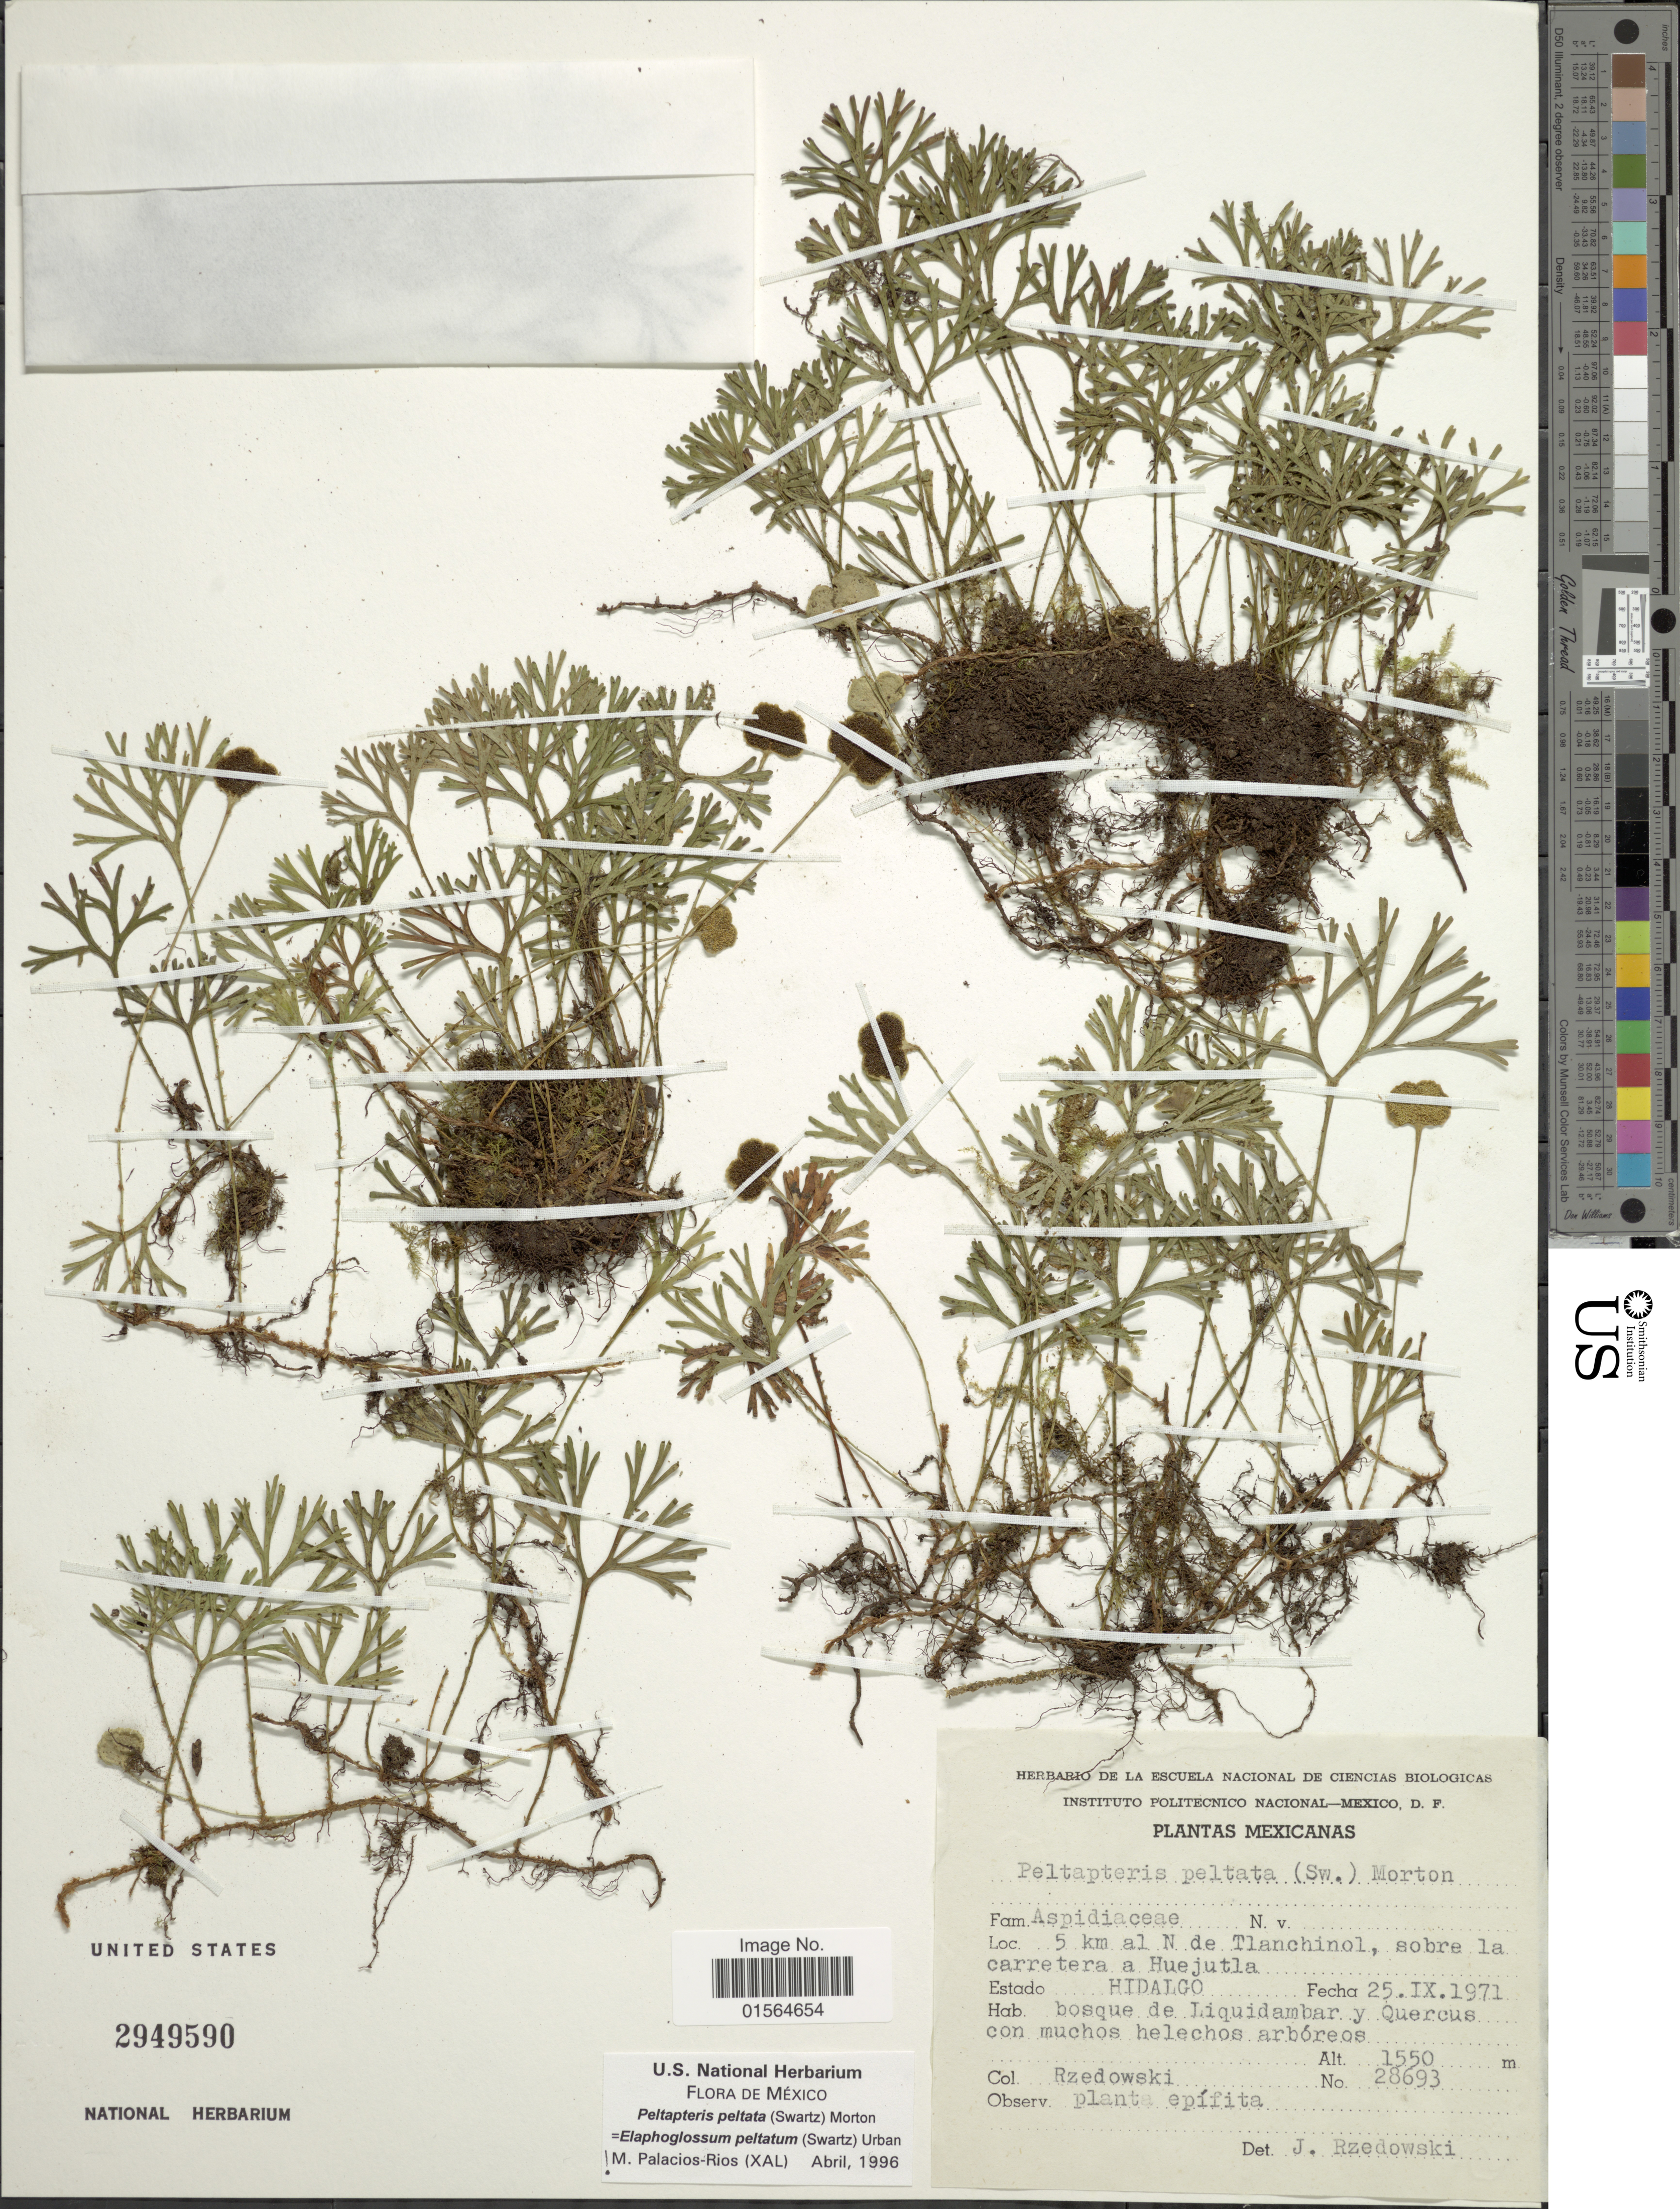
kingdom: Plantae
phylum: Tracheophyta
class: Polypodiopsida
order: Polypodiales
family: Dryopteridaceae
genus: Elaphoglossum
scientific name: Elaphoglossum peltatum f. peltatum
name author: (Sw.) Urb.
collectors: Rzedowski, --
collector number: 28693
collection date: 1971-09-25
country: Mexico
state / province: Hidalgo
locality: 5 km al N de Talanchinol, sobre la carretera a Huejutla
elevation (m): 1550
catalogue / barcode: US 2949590